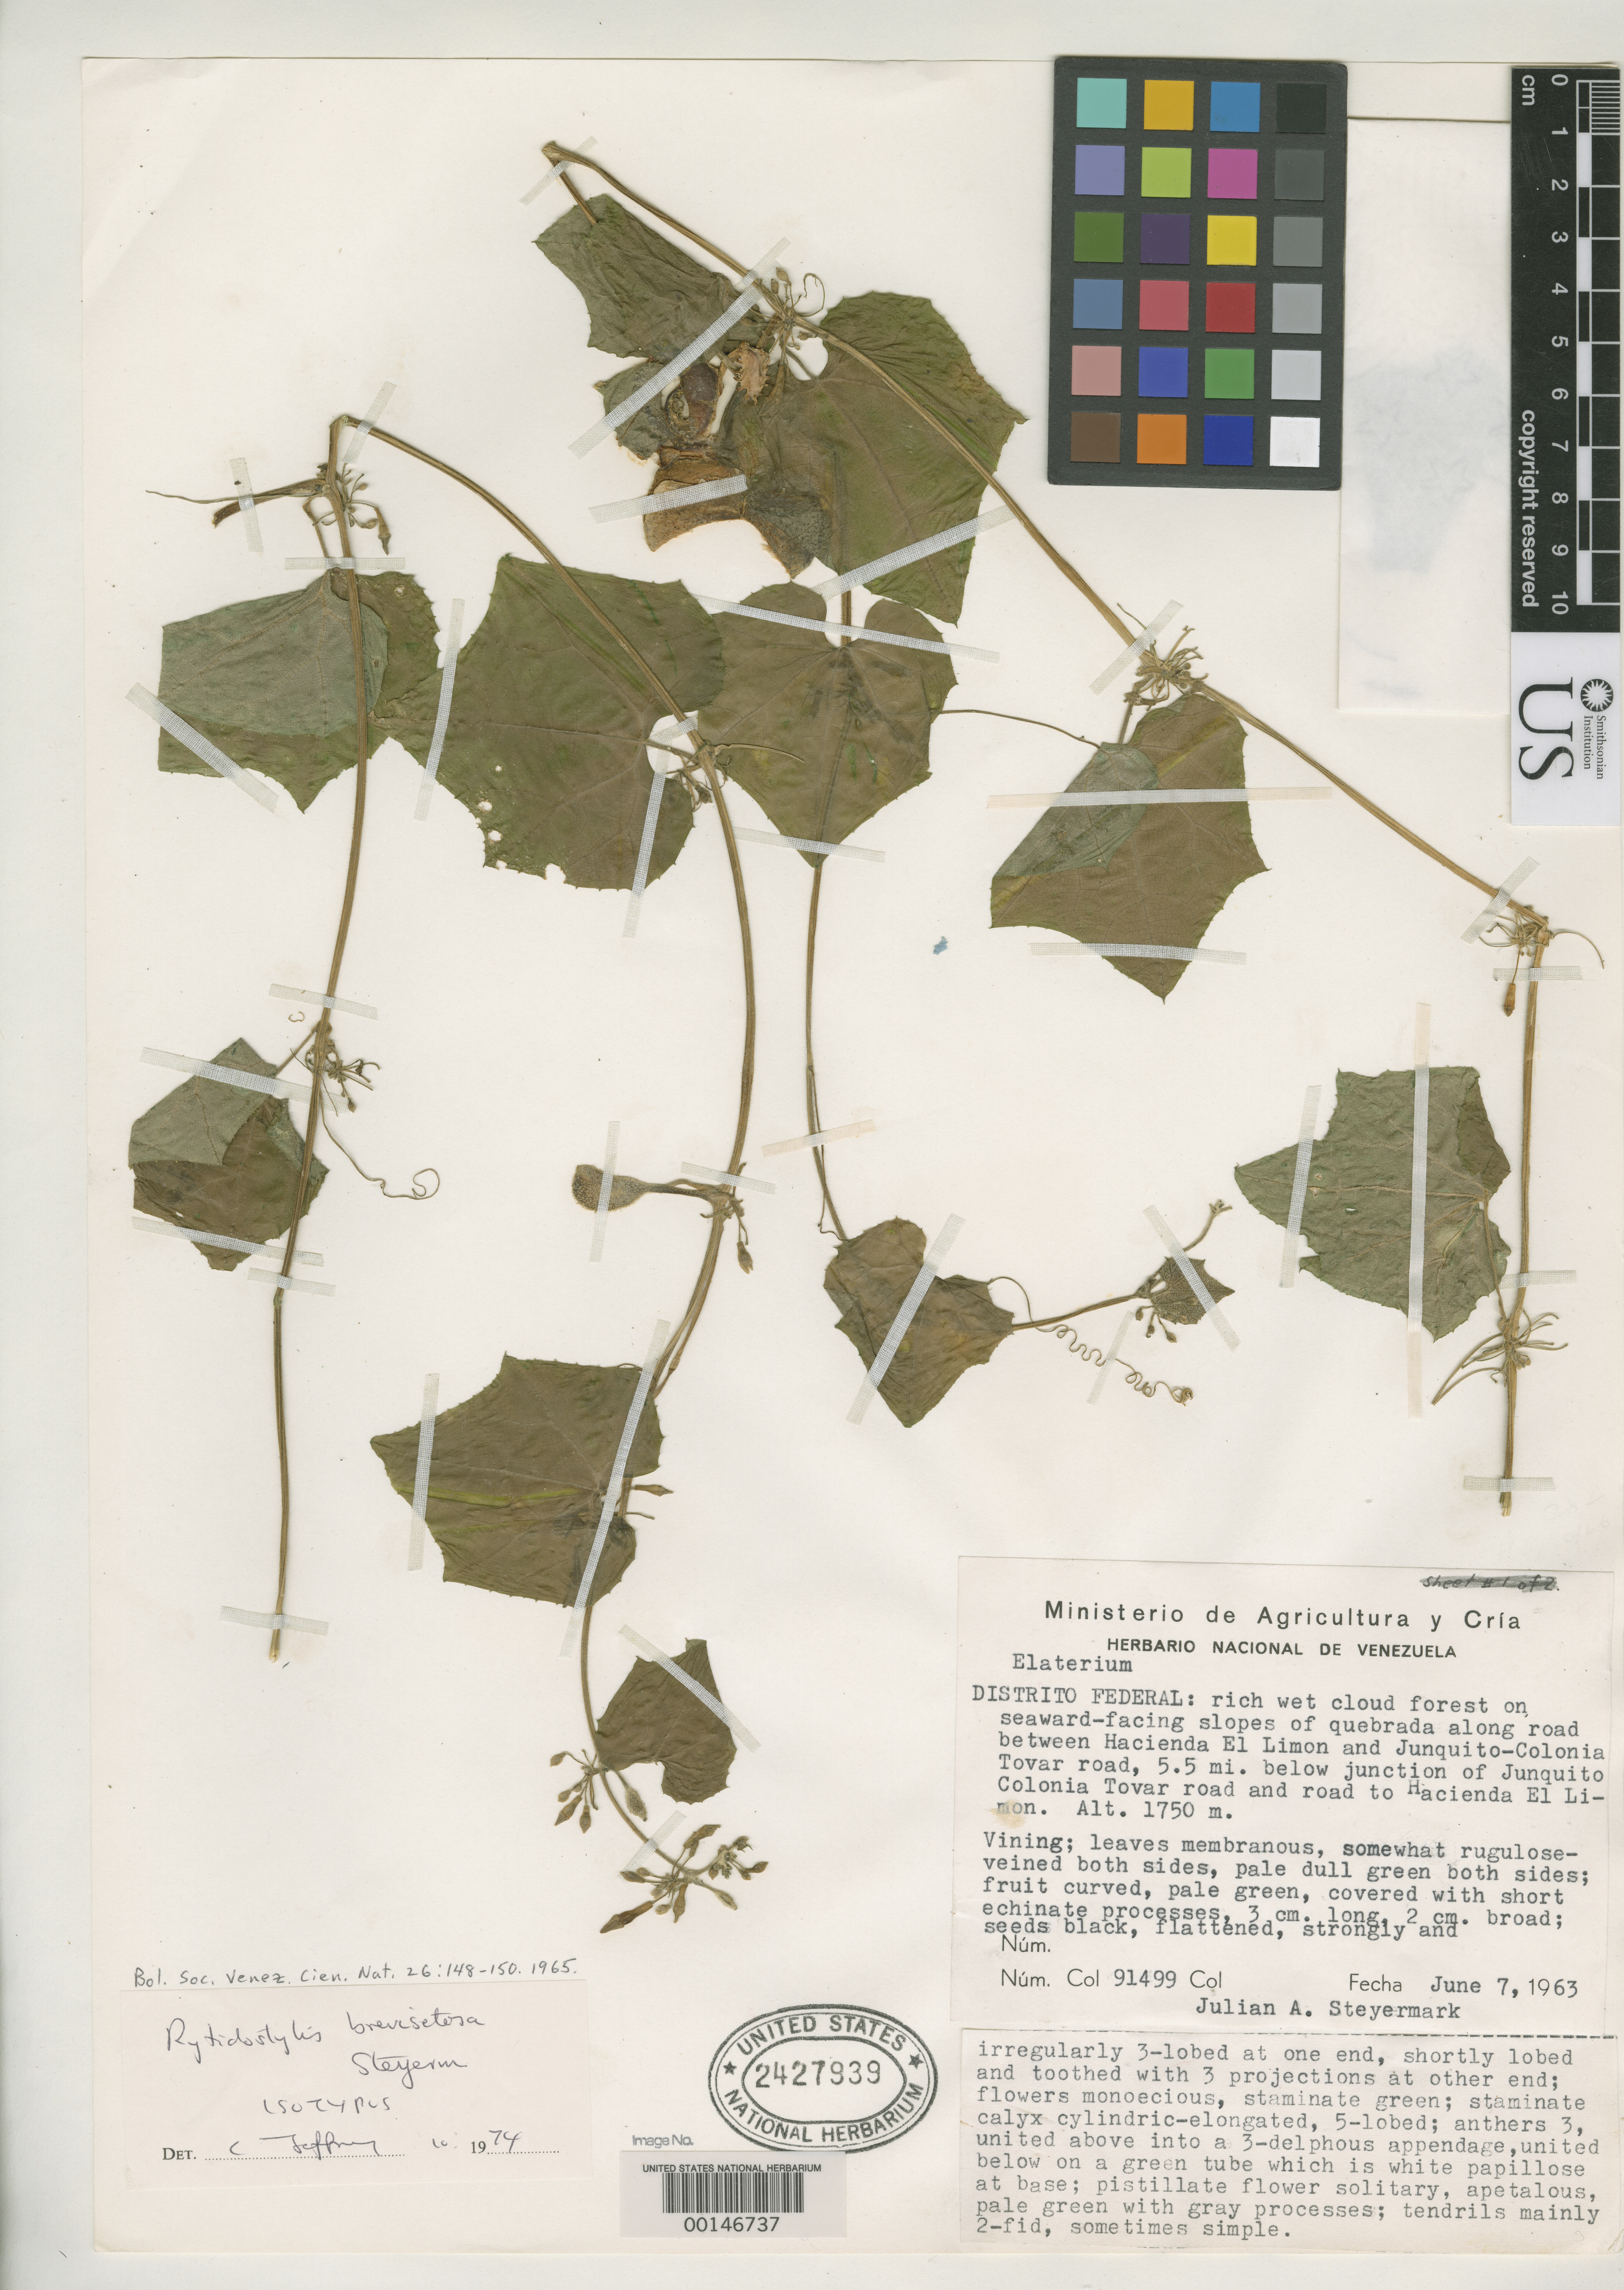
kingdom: Plantae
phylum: Tracheophyta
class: Magnoliopsida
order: Cucurbitales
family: Cucurbitaceae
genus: Rytidostylis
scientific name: Rytidostylis brevisetosa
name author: Steyerm.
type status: Isotype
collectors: J. Steyermark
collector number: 91499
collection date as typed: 07 Jun 1963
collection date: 1963-06-07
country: Venezuela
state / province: Distrito Federal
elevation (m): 1750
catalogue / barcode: US 2427939